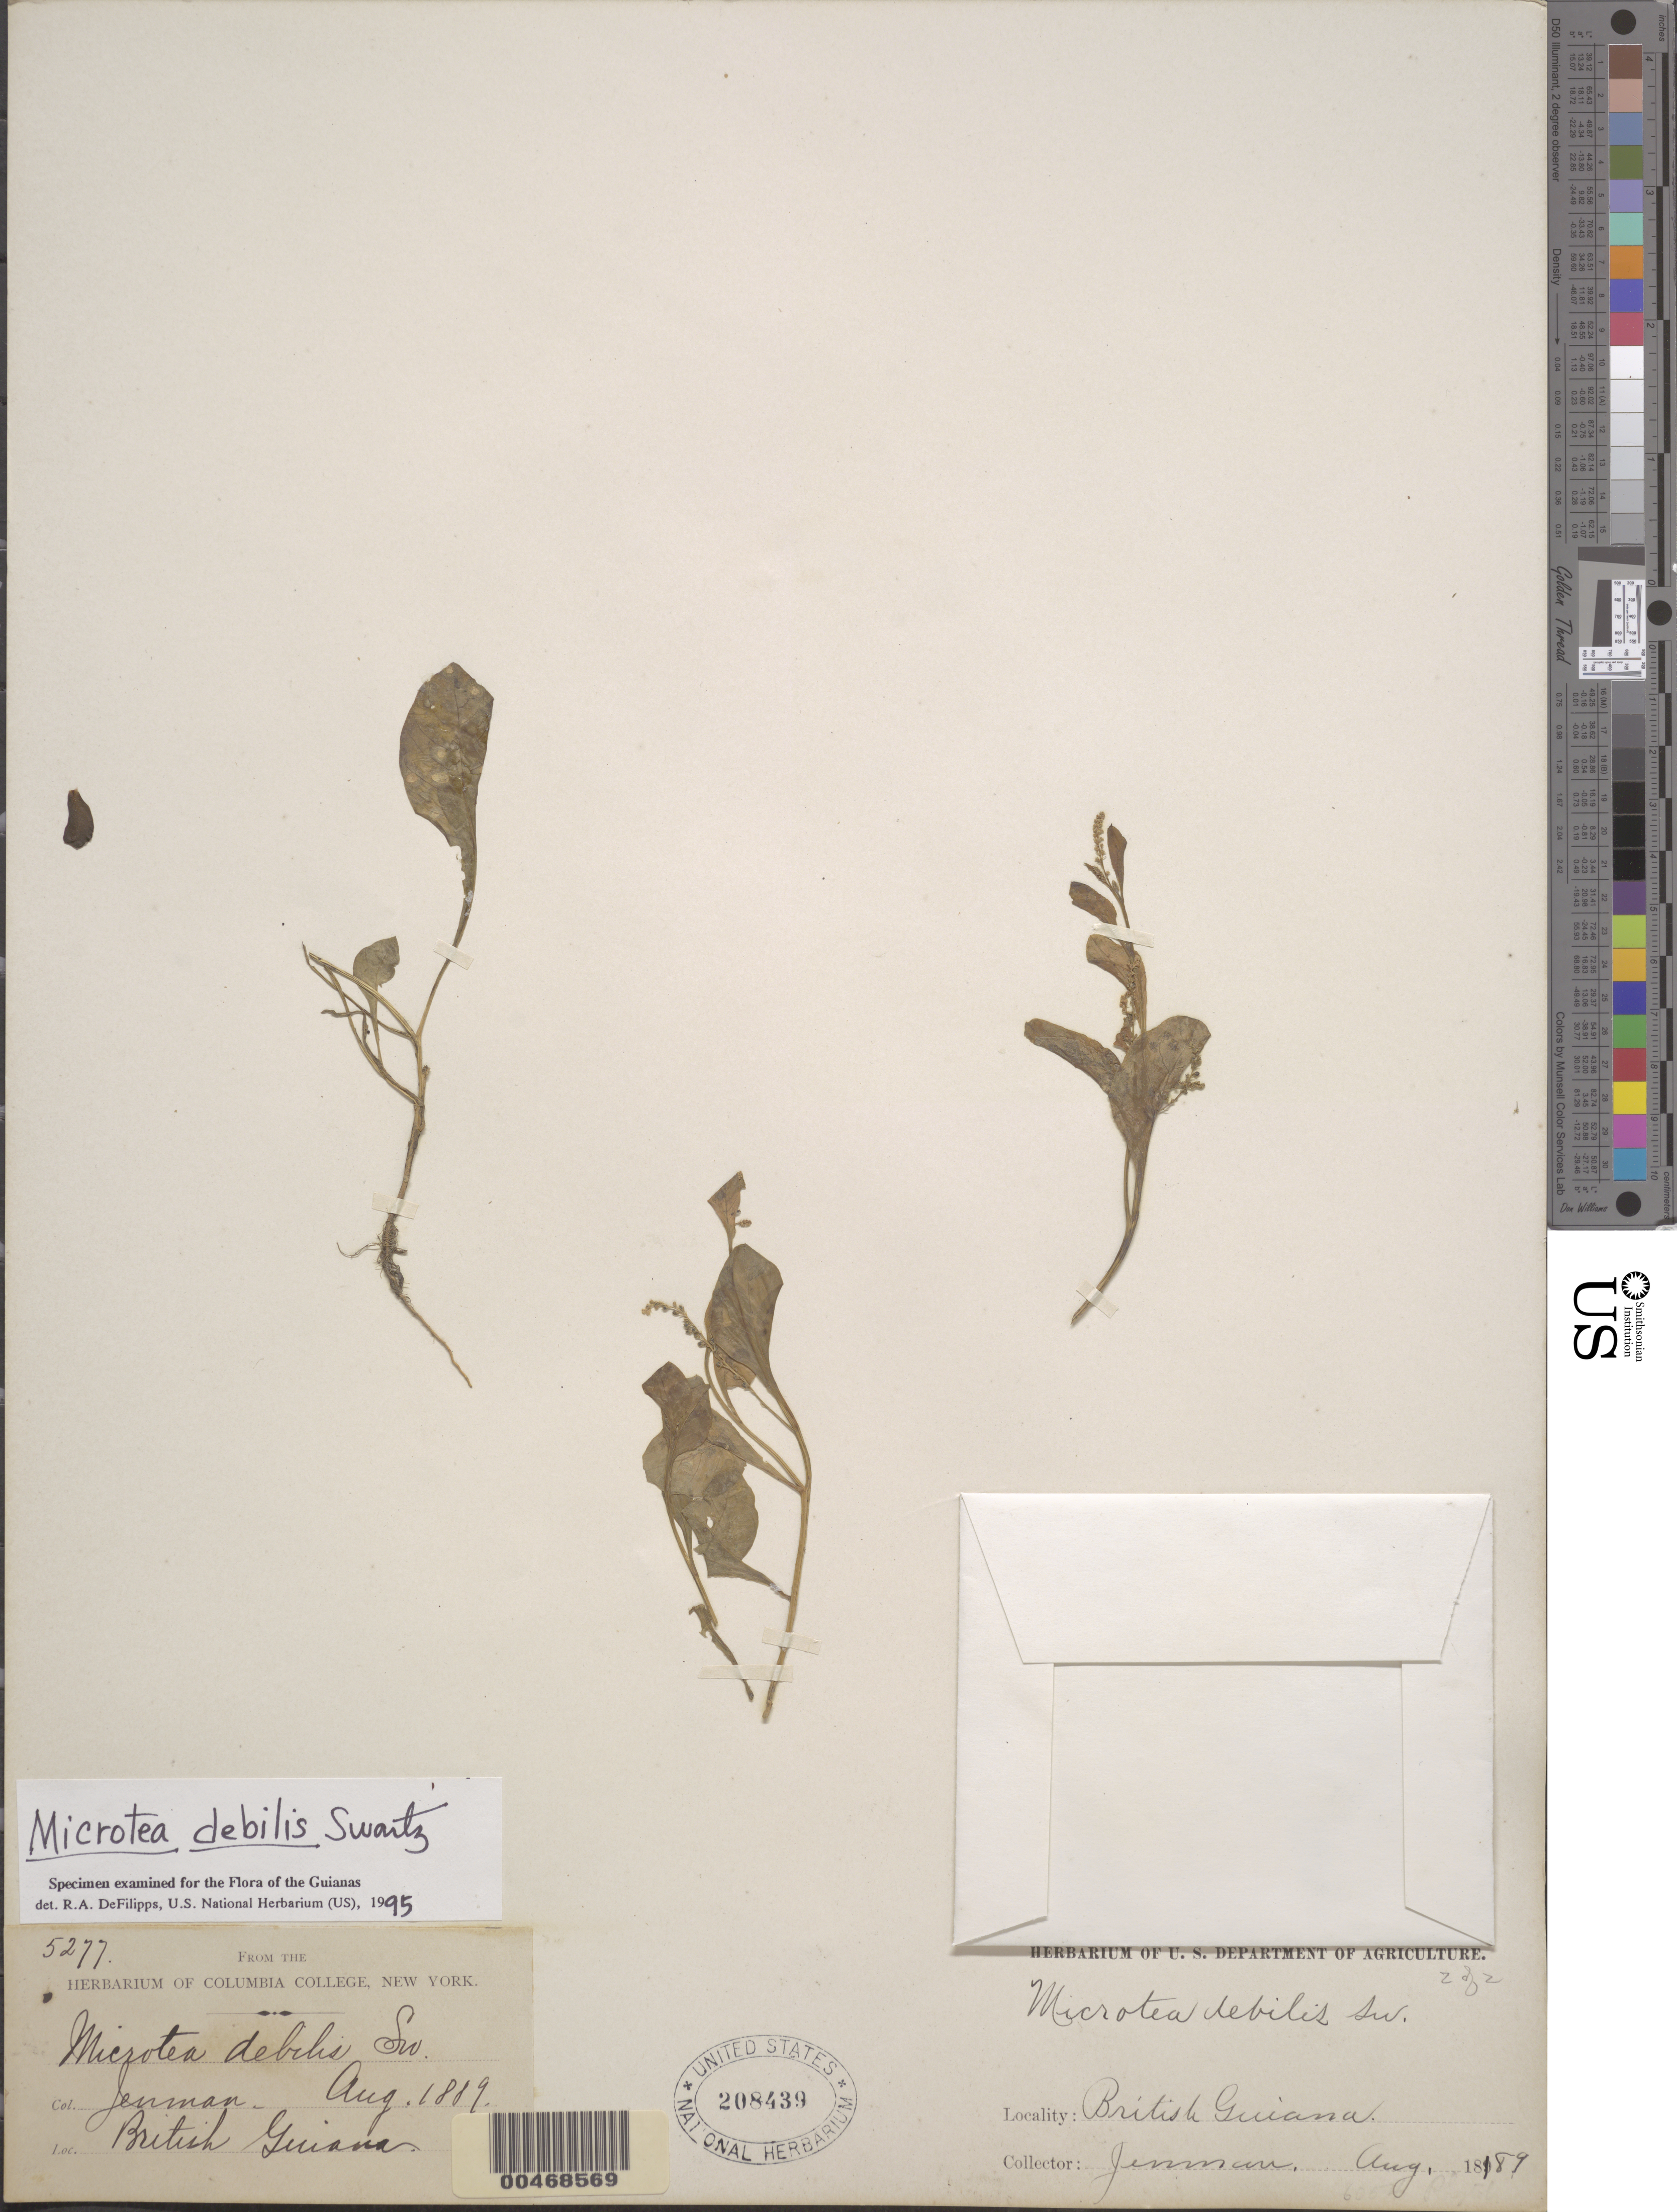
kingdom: Plantae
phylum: Tracheophyta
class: Magnoliopsida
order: Caryophyllales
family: Microteaceae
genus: Microtea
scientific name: Microtea debilis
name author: Sw.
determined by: DeFilipps, R. A.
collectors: G. S. Jenman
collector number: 5277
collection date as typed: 09 Aug 1889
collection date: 1889-08-09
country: Guyana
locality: Mazaruni River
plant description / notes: K, NY, US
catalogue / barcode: US 208439